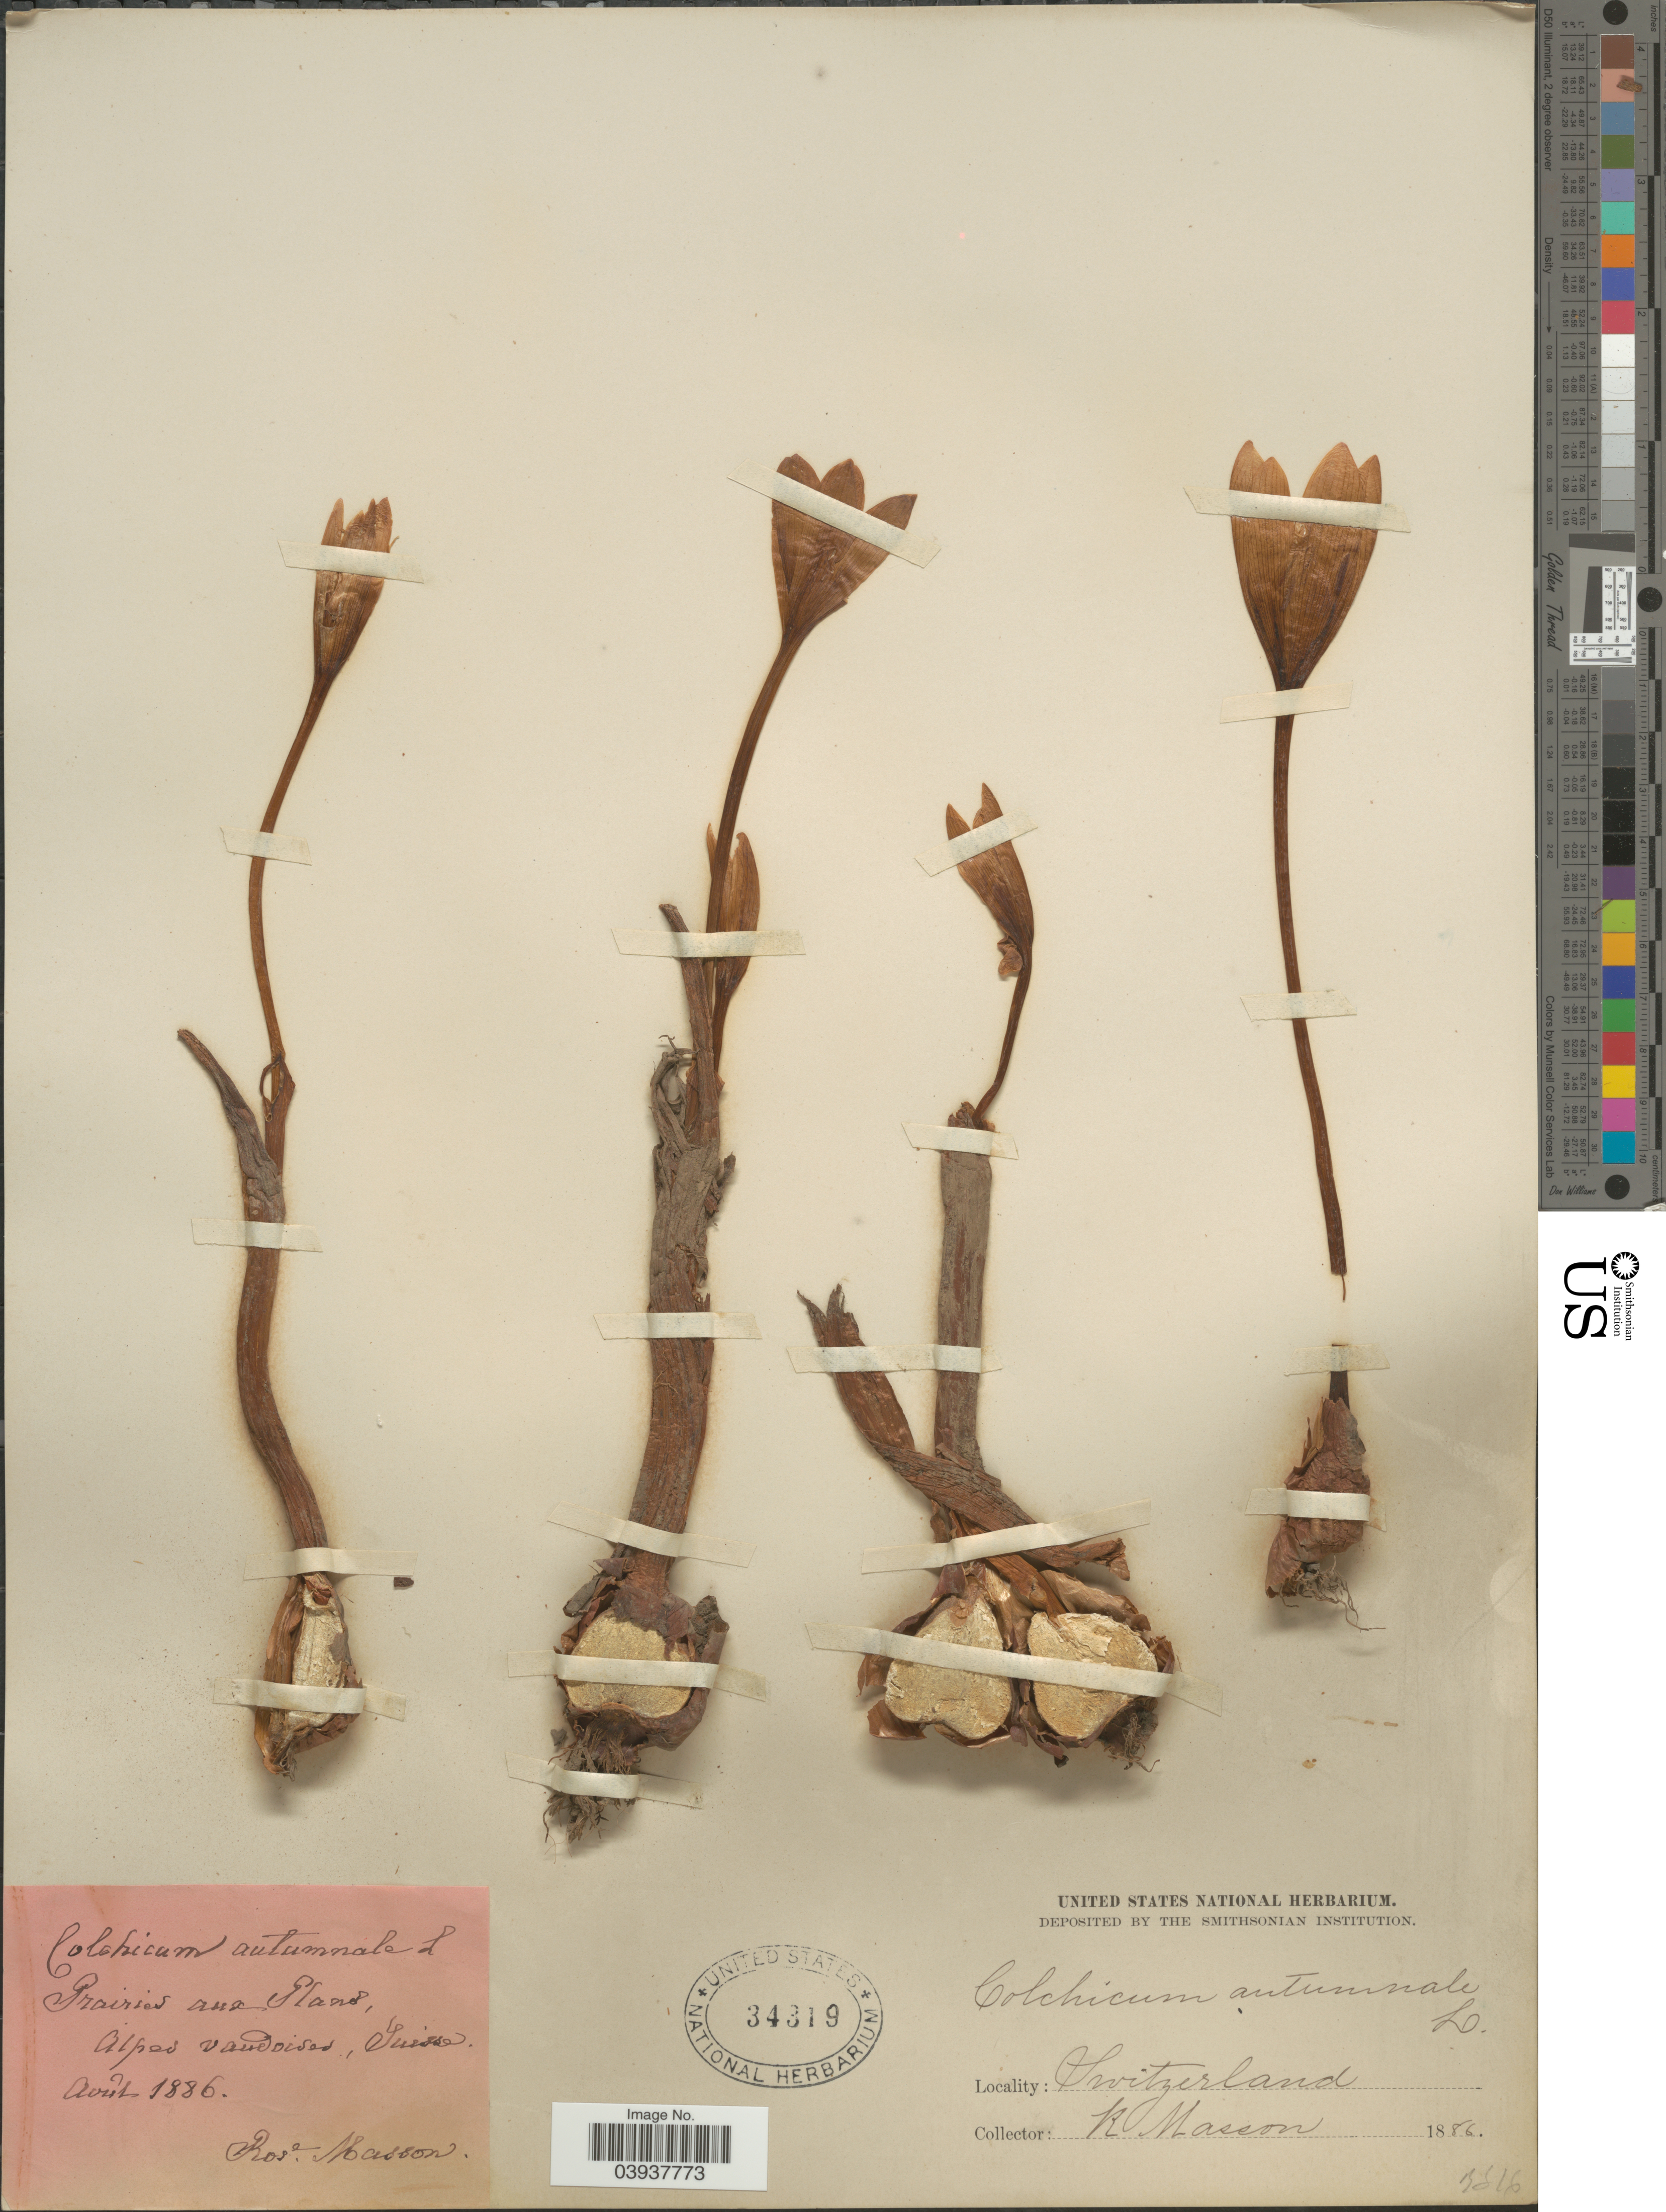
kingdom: Plantae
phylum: Tracheophyta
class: Liliopsida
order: Liliales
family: Colchicaceae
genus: Colchicum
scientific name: Colchicum autumnale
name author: L.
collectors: R. Masson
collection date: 1886-08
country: Switzerland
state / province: Vaud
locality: Prairies aux Plans, Alpes vaudoises, Suisse.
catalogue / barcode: US 34319